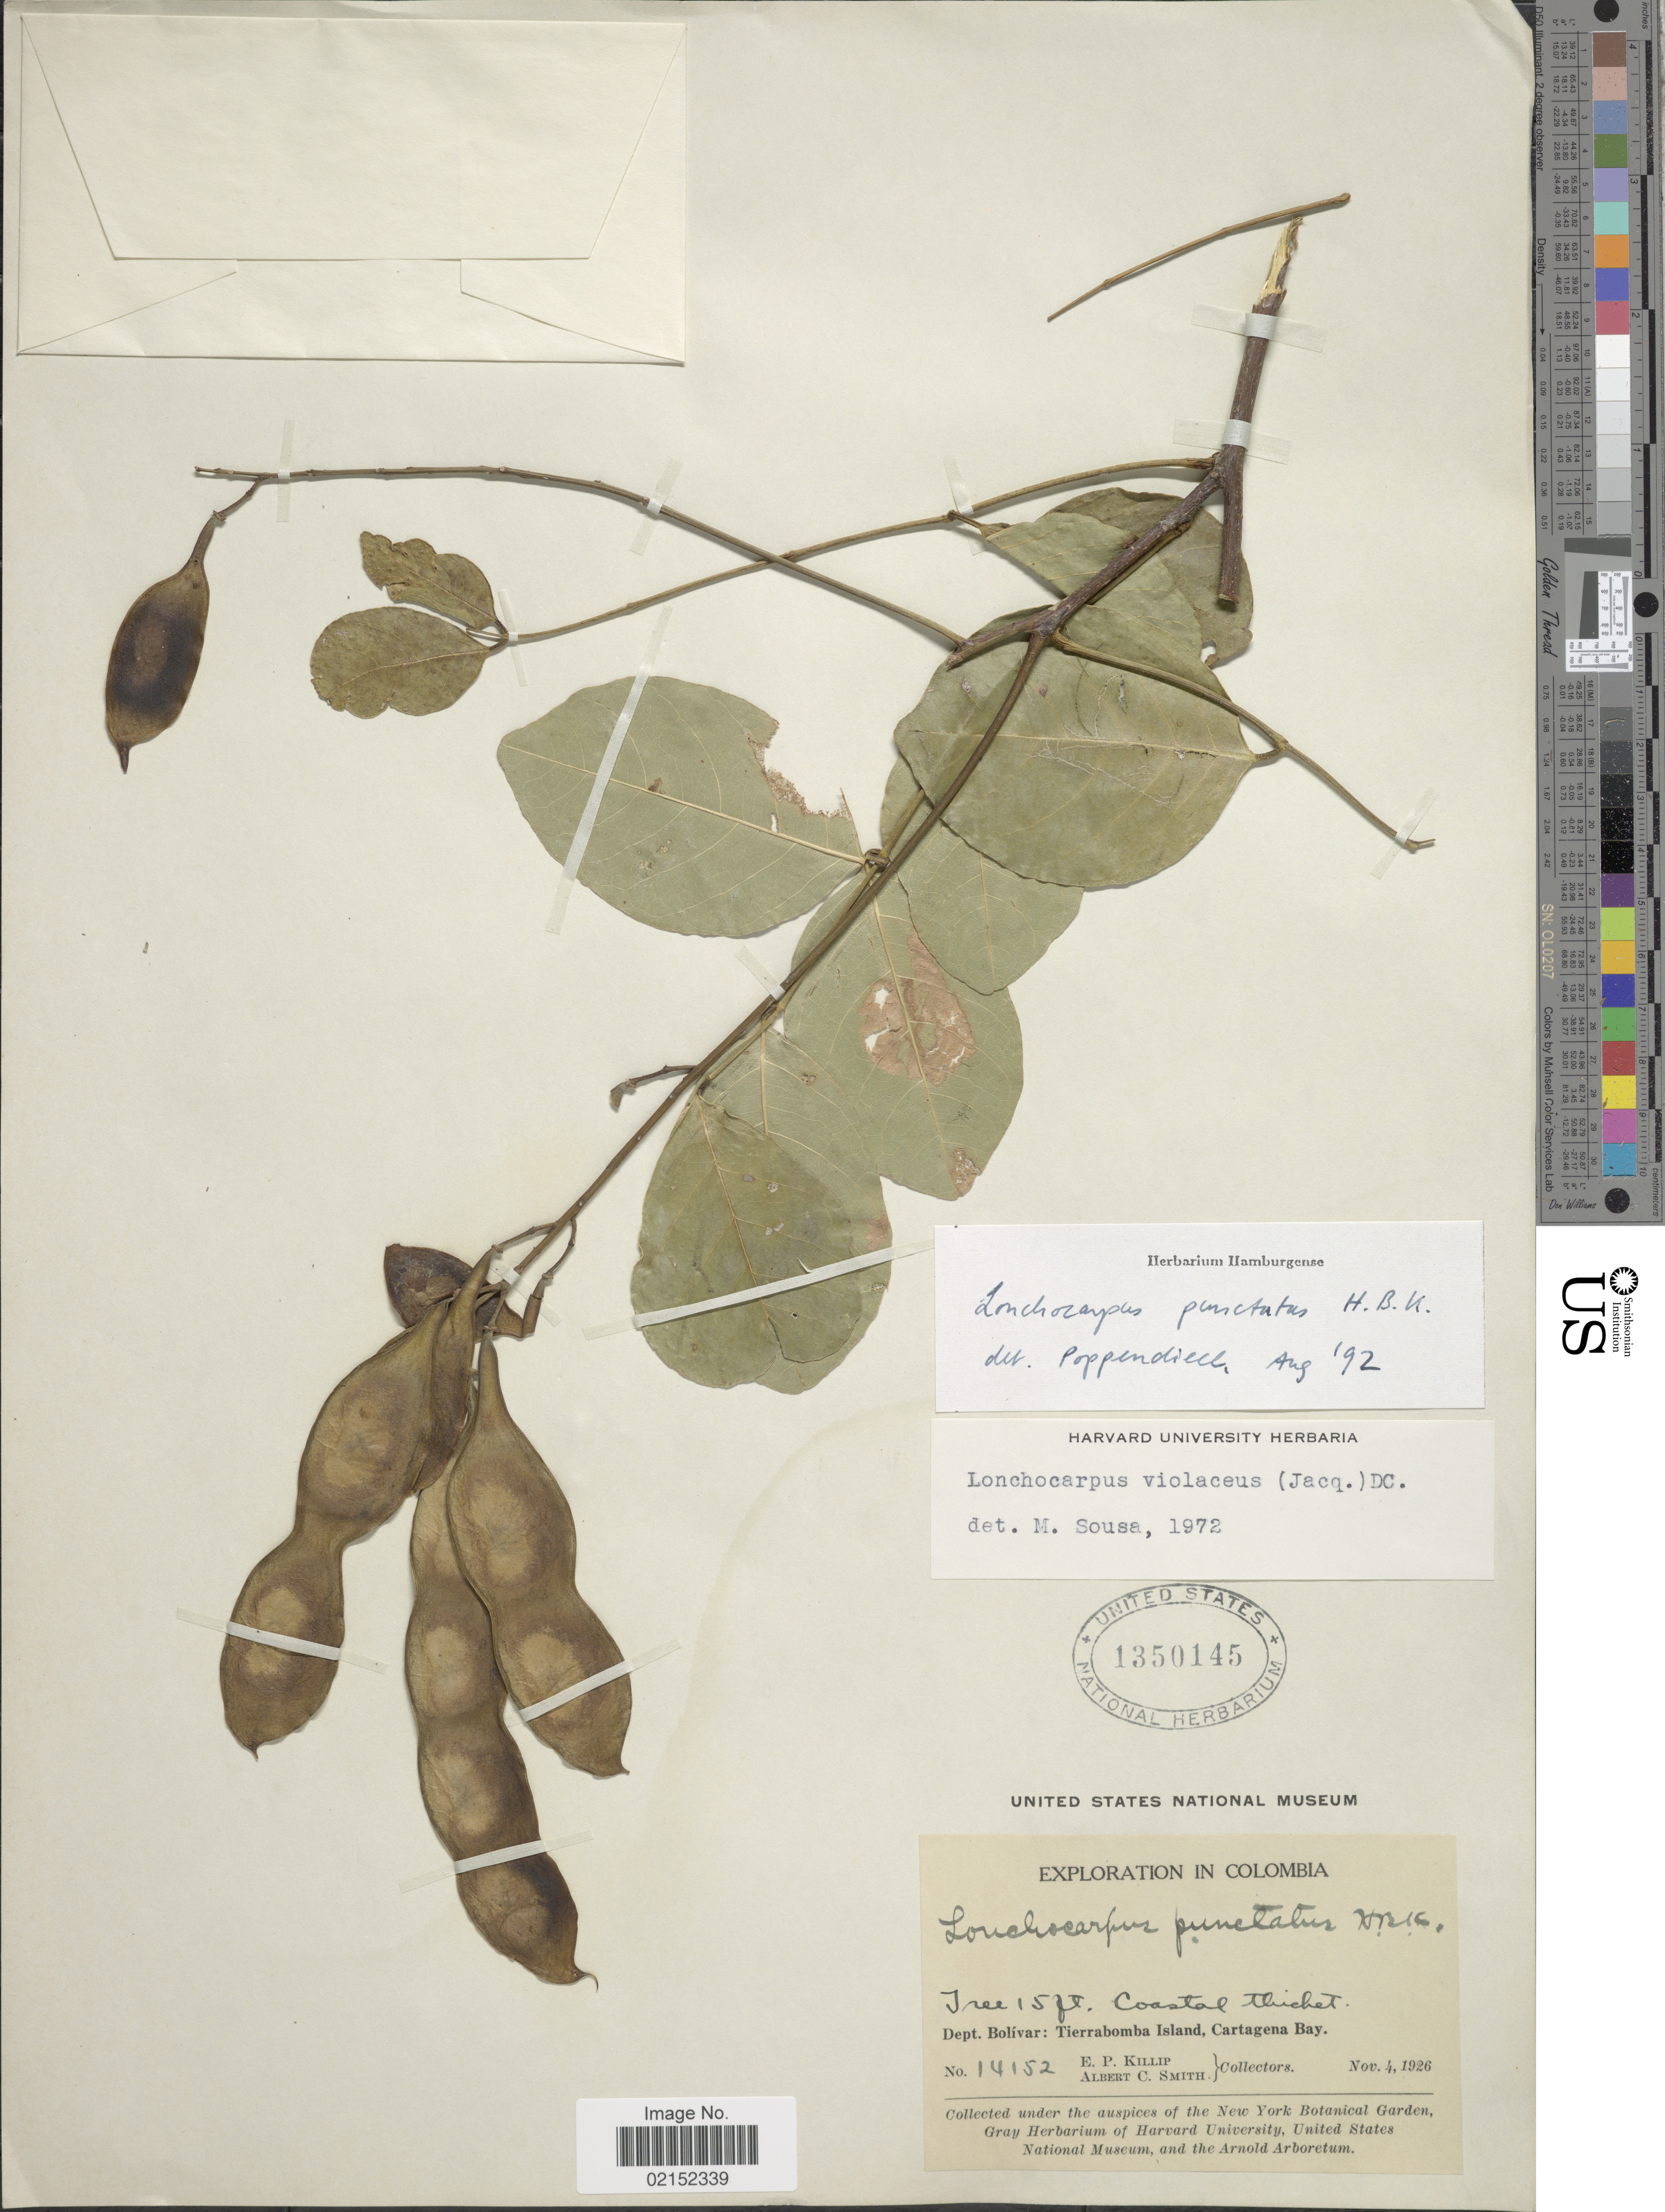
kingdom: Plantae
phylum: Tracheophyta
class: Magnoliopsida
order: Fabales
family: Fabaceae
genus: Lonchocarpus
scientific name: Lonchocarpus punctatus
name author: Kunth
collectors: E. P. Killip & A. C. Smith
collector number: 14152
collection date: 1926-11-04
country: Colombia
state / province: Bolívar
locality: Coastal thicket, Tierrabomba Island, Cartagena Bay.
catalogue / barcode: US 1350145